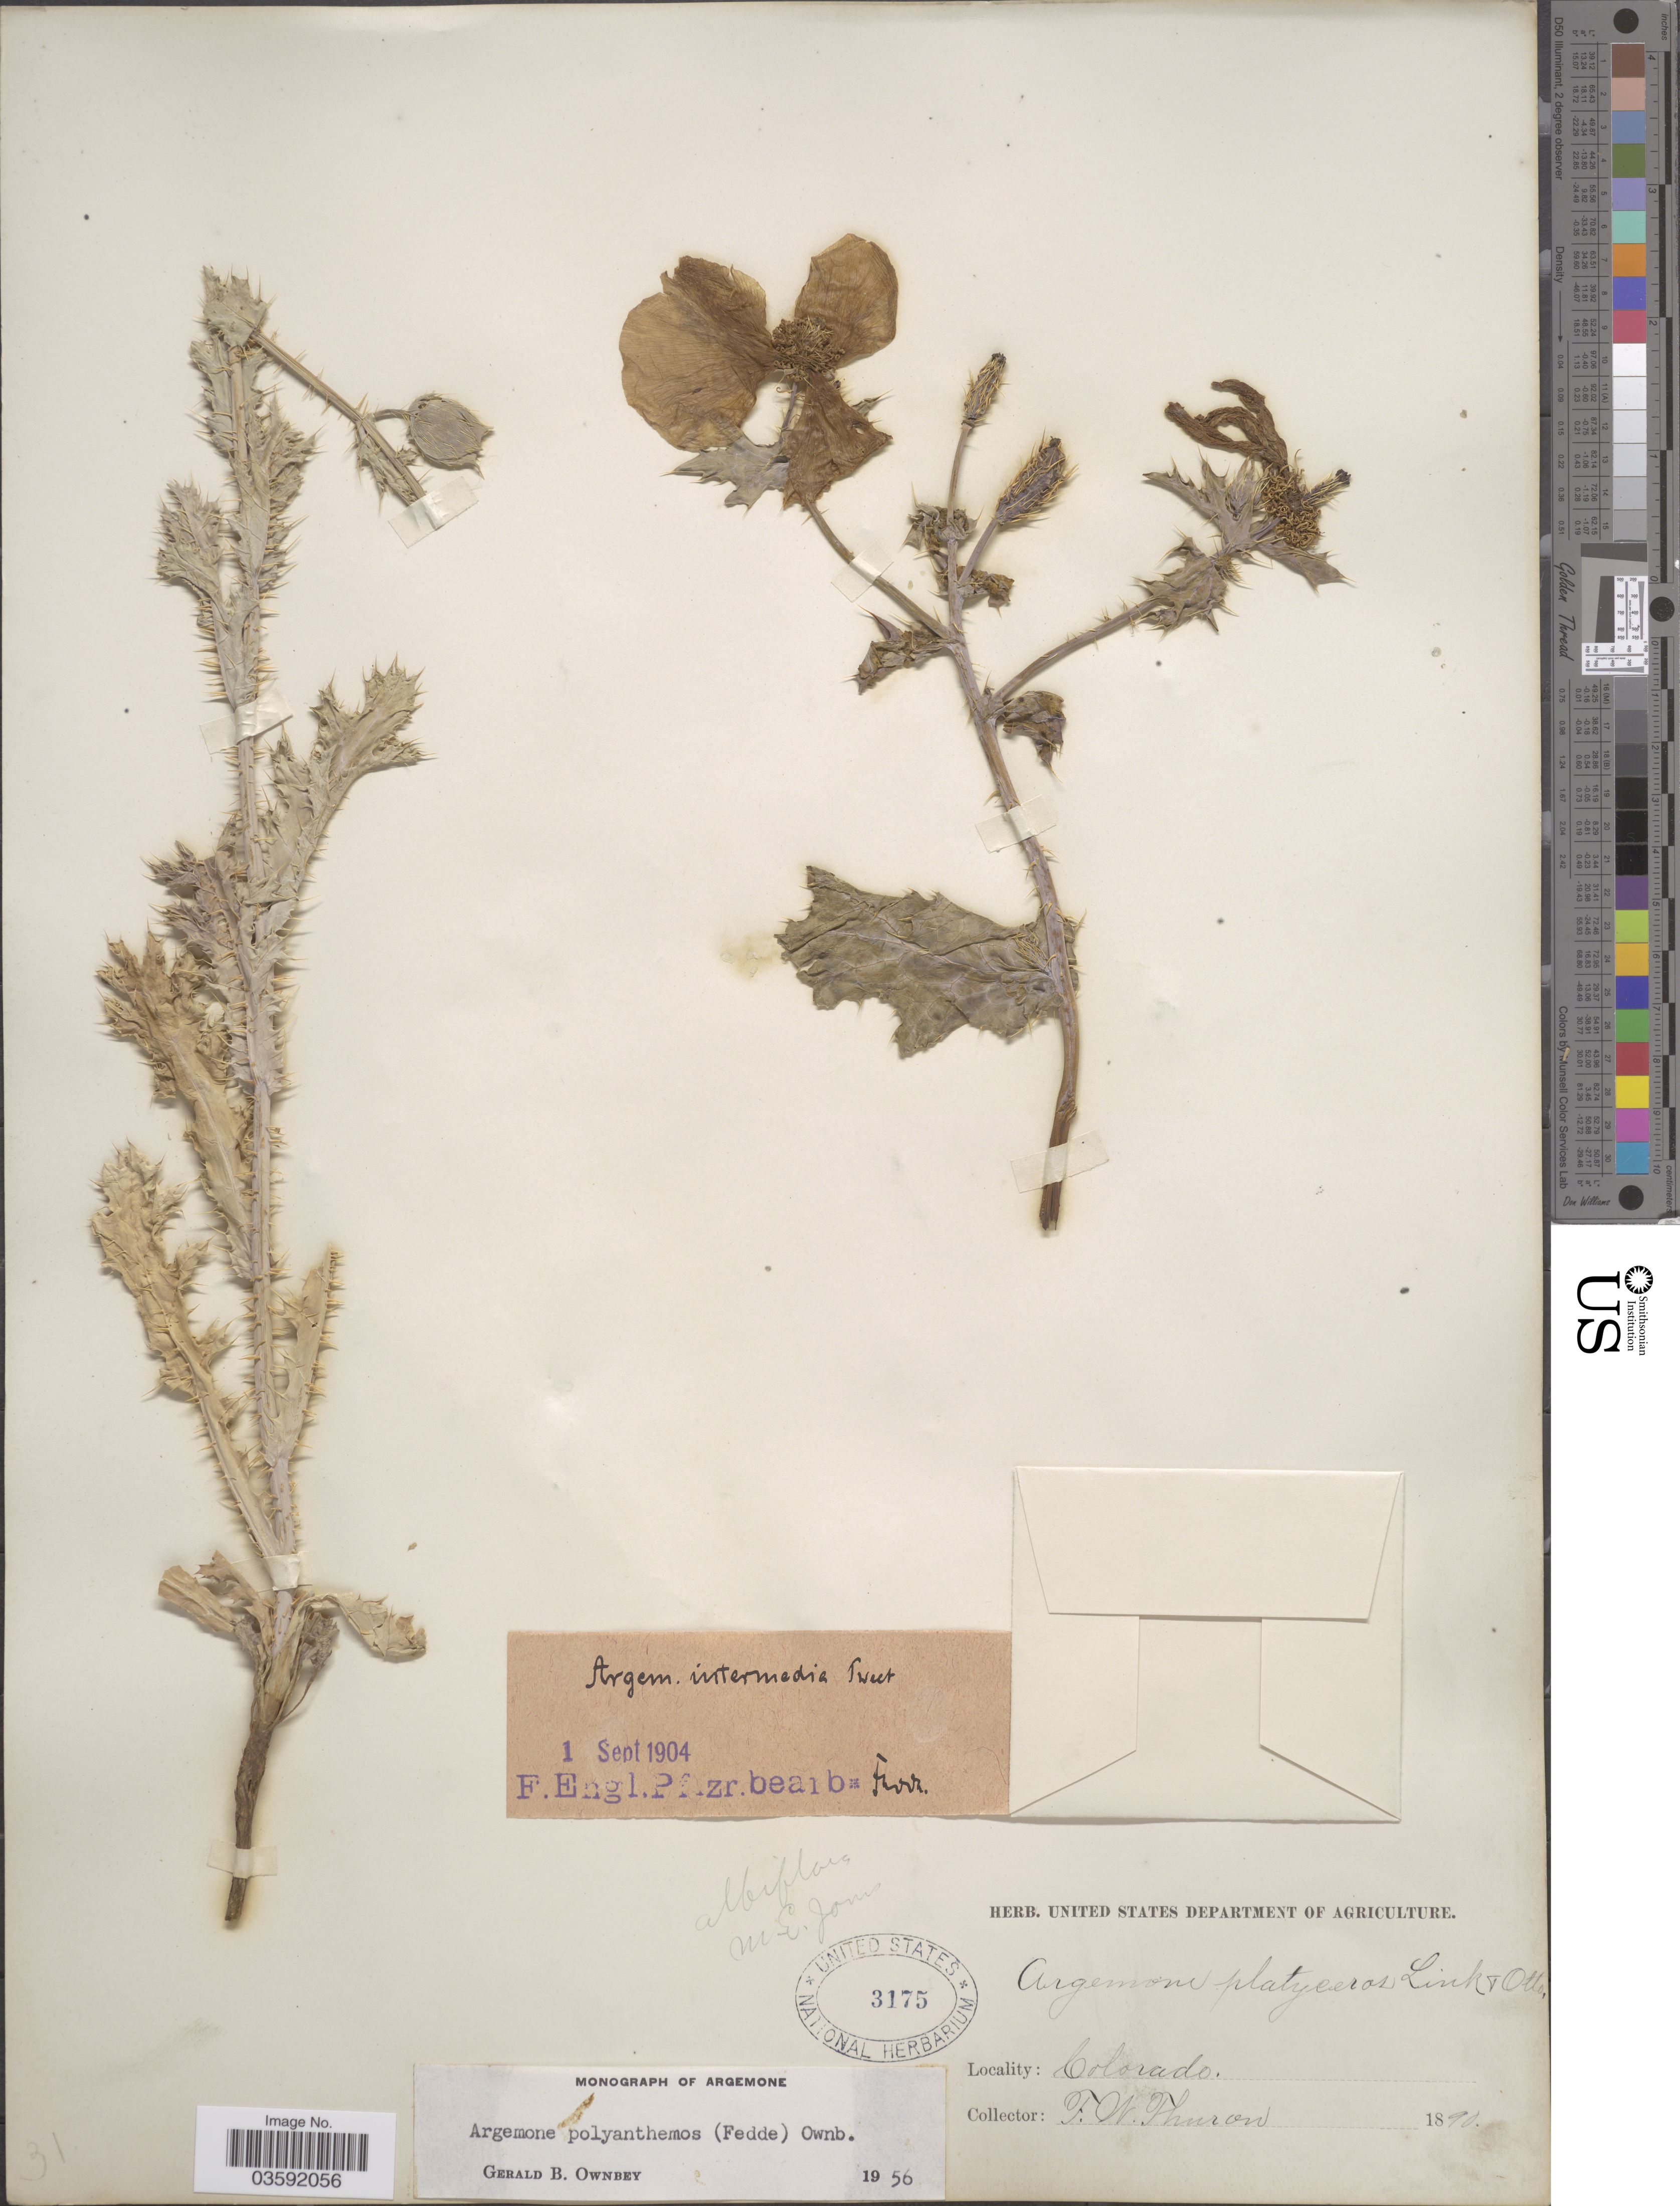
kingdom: Plantae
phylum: Tracheophyta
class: Magnoliopsida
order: Ranunculales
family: Papaveraceae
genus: Argemone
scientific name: Argemone polyanthemos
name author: (Fedde) G.B. Ownbey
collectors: F. W. Thurow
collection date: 1890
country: United States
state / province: Colorado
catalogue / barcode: US 3175